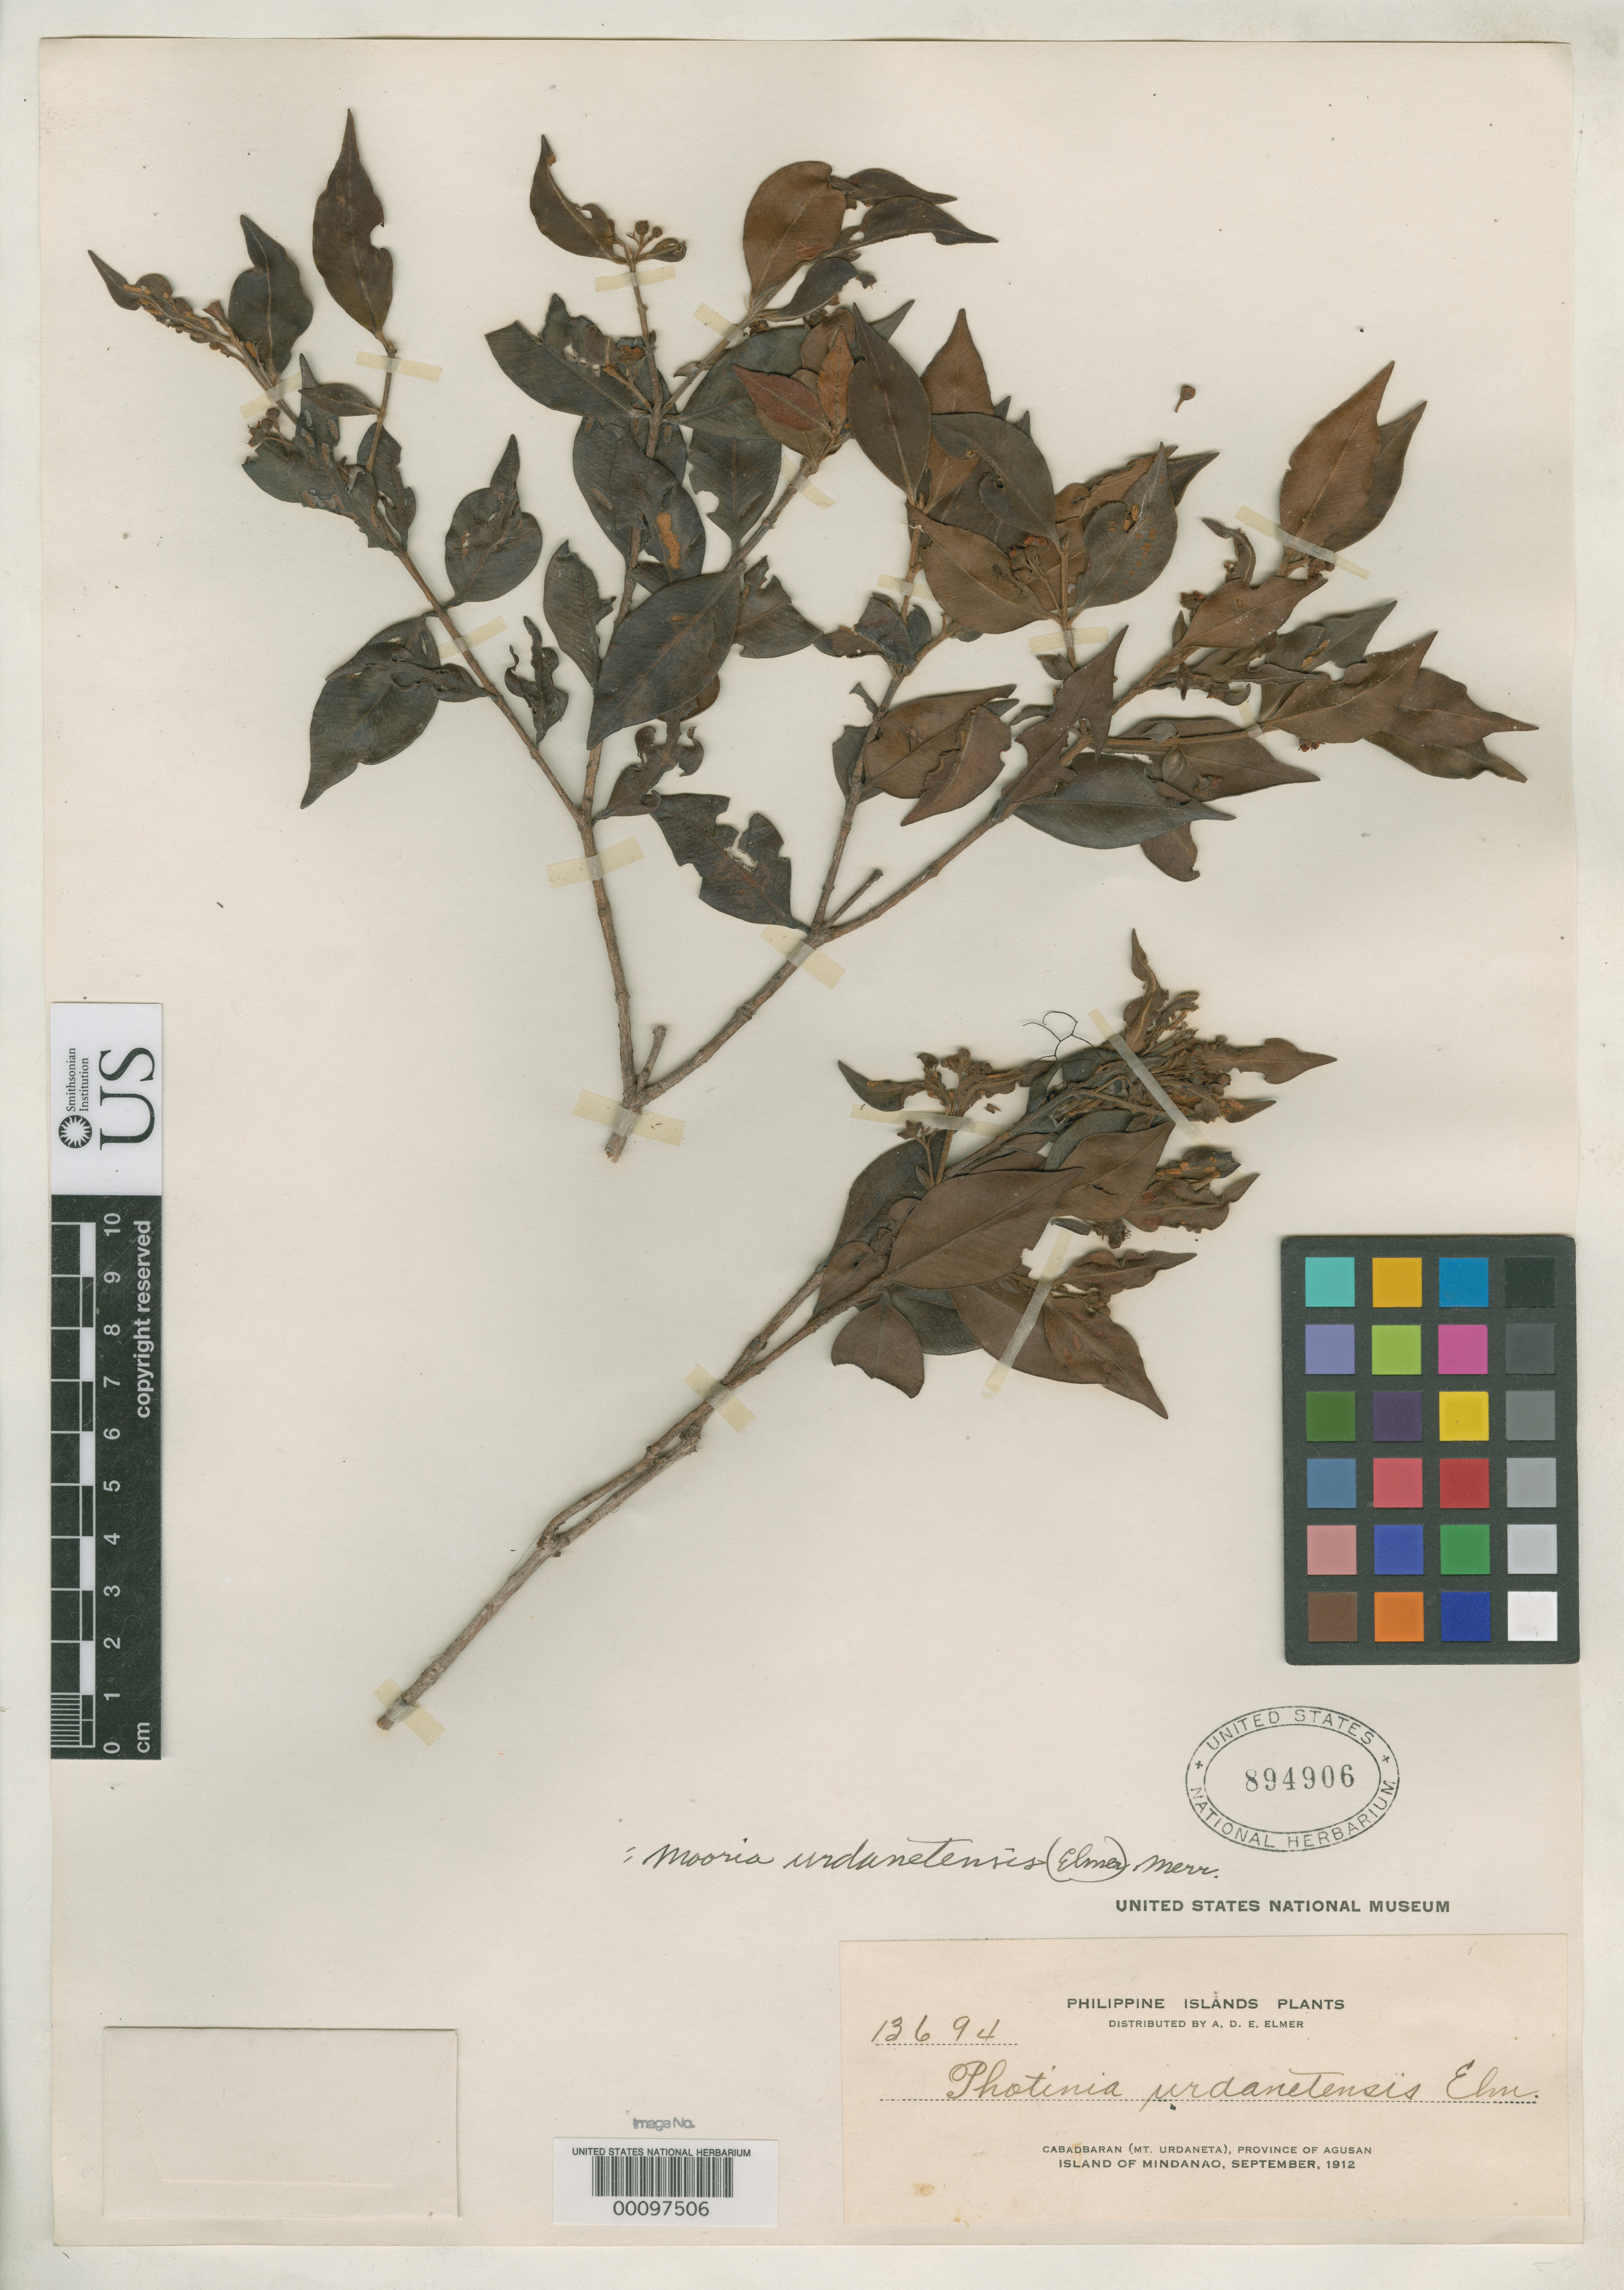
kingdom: Plantae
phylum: Tracheophyta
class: Magnoliopsida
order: Rosales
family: Rosaceae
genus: Photinia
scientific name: Photinia urdanetensis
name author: Elmer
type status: Isotype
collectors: A. D. E. Elmer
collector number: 13694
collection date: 1912-07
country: Philippines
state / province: Caraga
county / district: Agusan del Norte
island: Mindanao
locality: Cabadbaran (Mt. Urdaneta), province of Agusan, Island of Mindanao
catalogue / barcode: US 894906